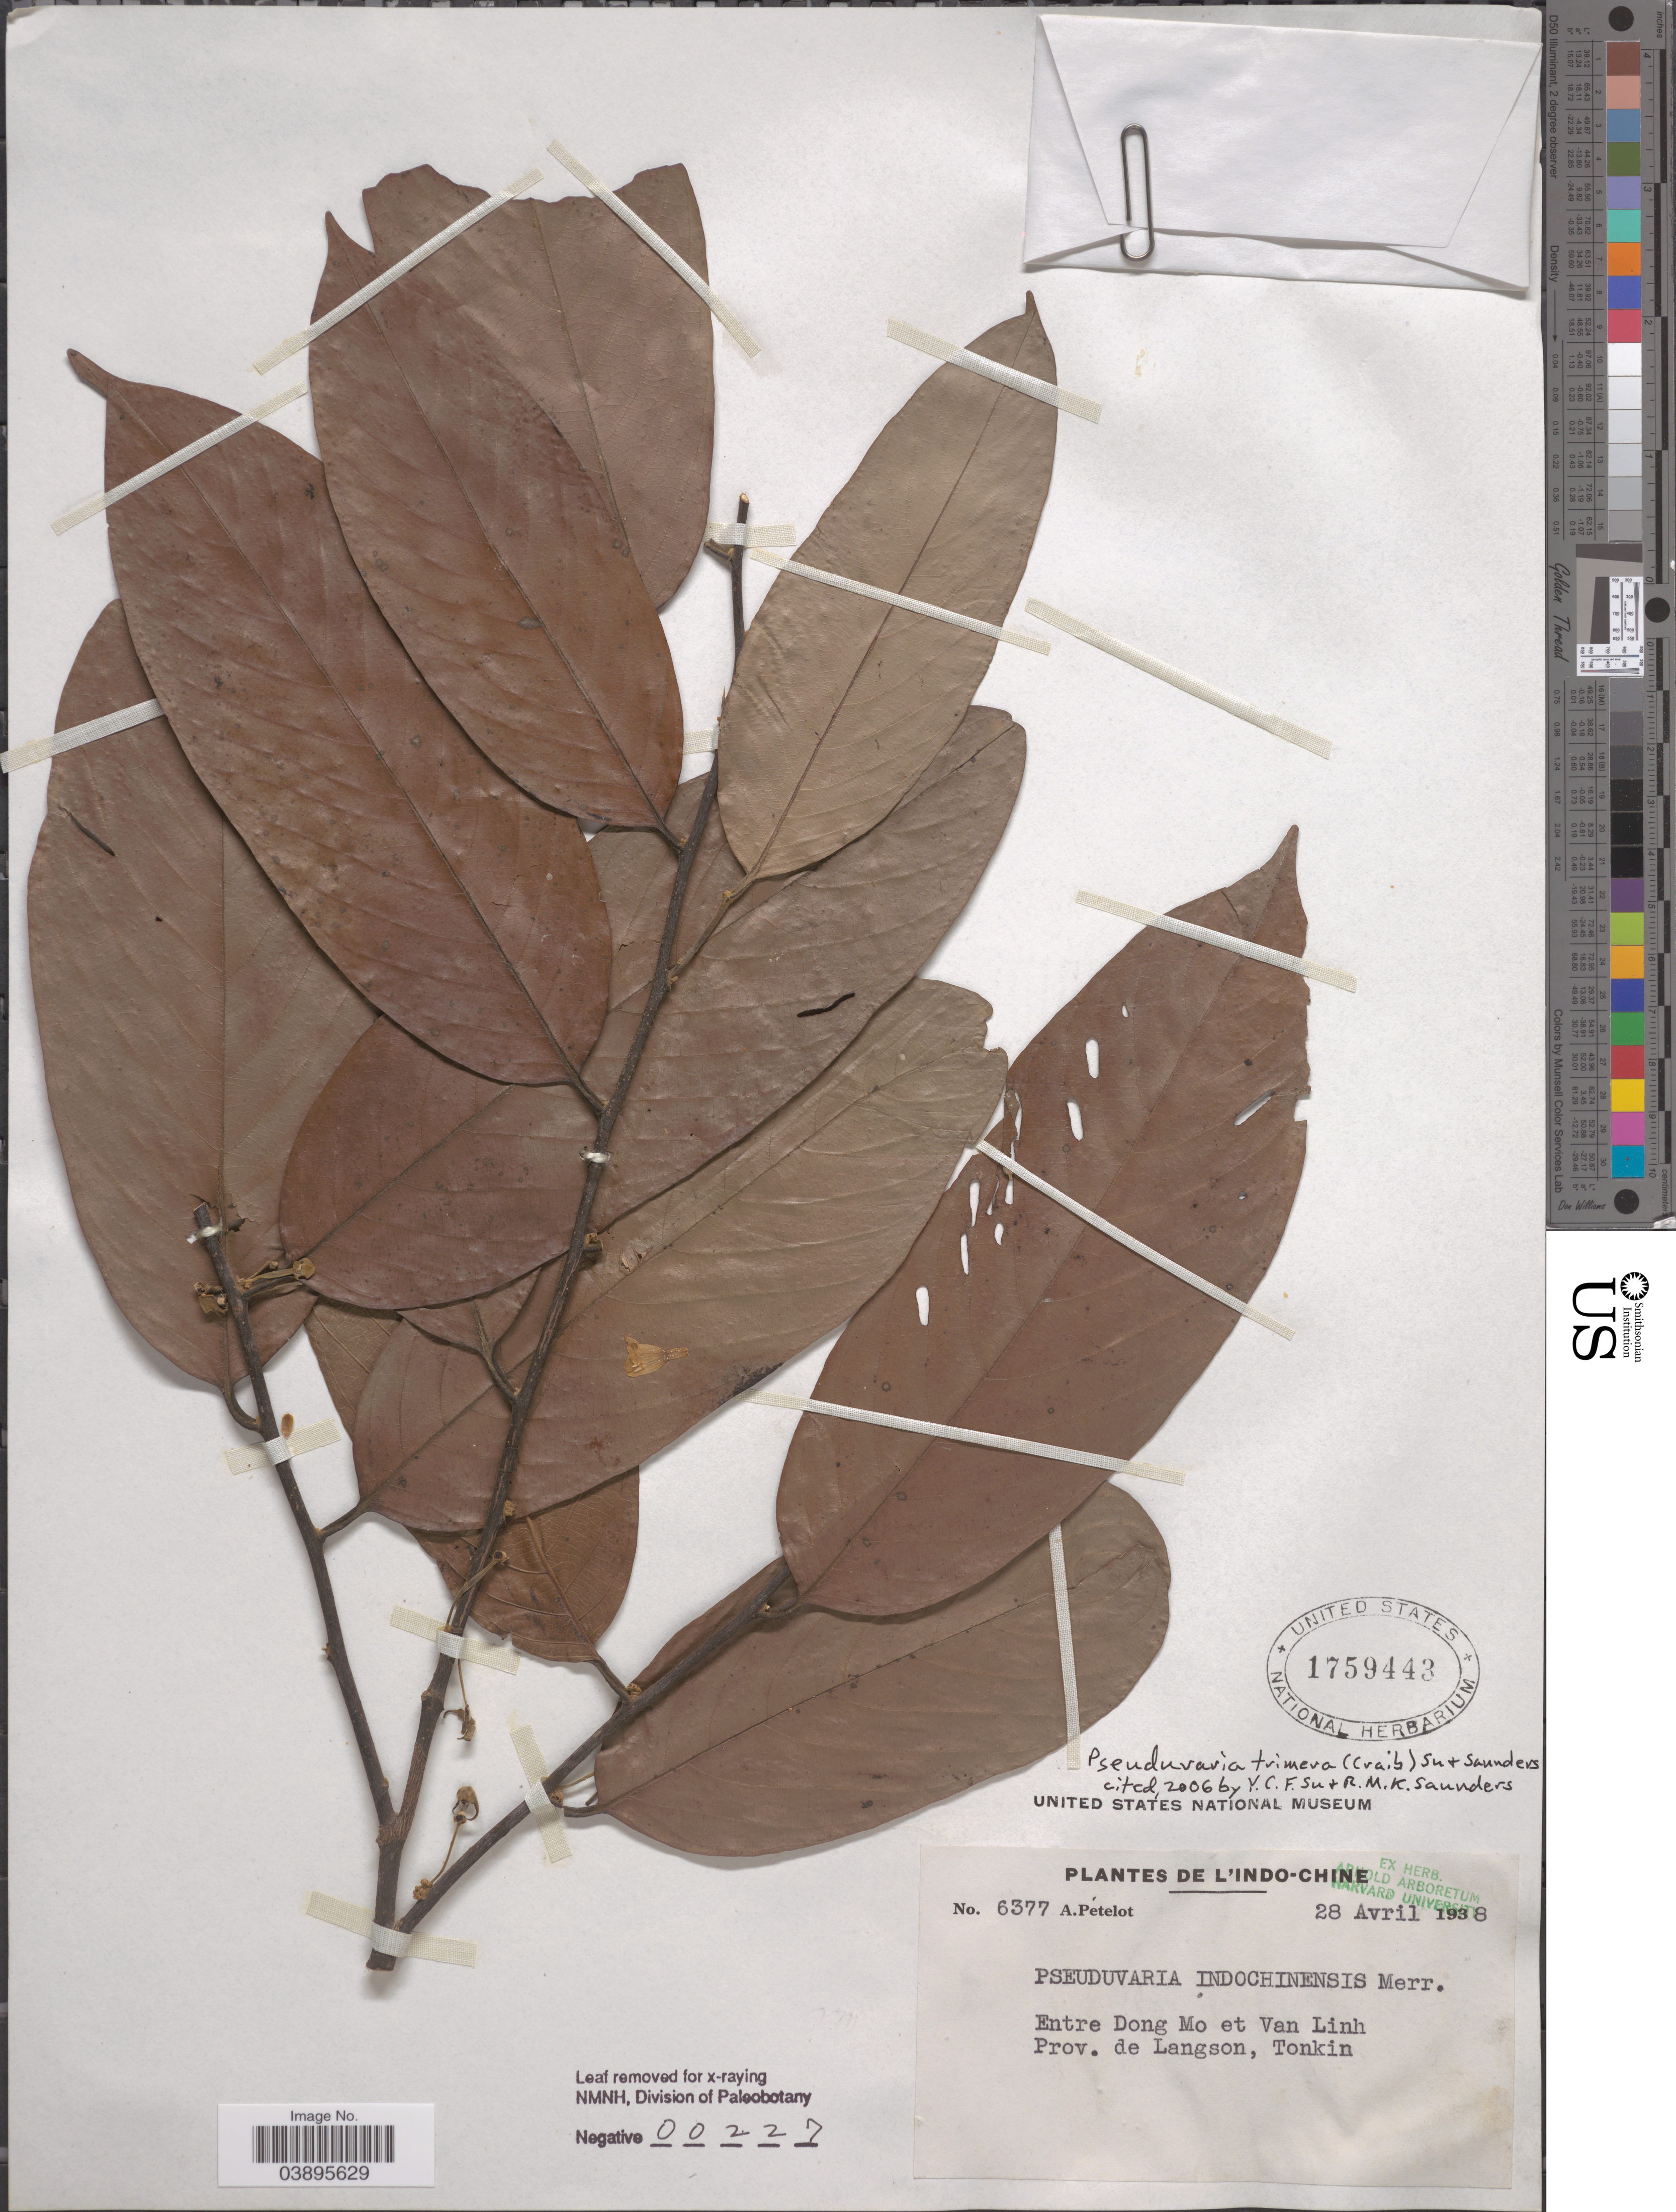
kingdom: Plantae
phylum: Tracheophyta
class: Magnoliopsida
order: Magnoliales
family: Annonaceae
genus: Pseuduvaria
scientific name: Pseuduvaria trimera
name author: (Craib) Y.C.F. Su & R.M.K. Saunders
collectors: A. Petelot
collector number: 6377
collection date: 1938-04-28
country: Vietnam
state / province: Lang Son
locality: Entre Dong Mo et Van Linh. Prov. de Langson, Tonkin.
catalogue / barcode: US 1759443